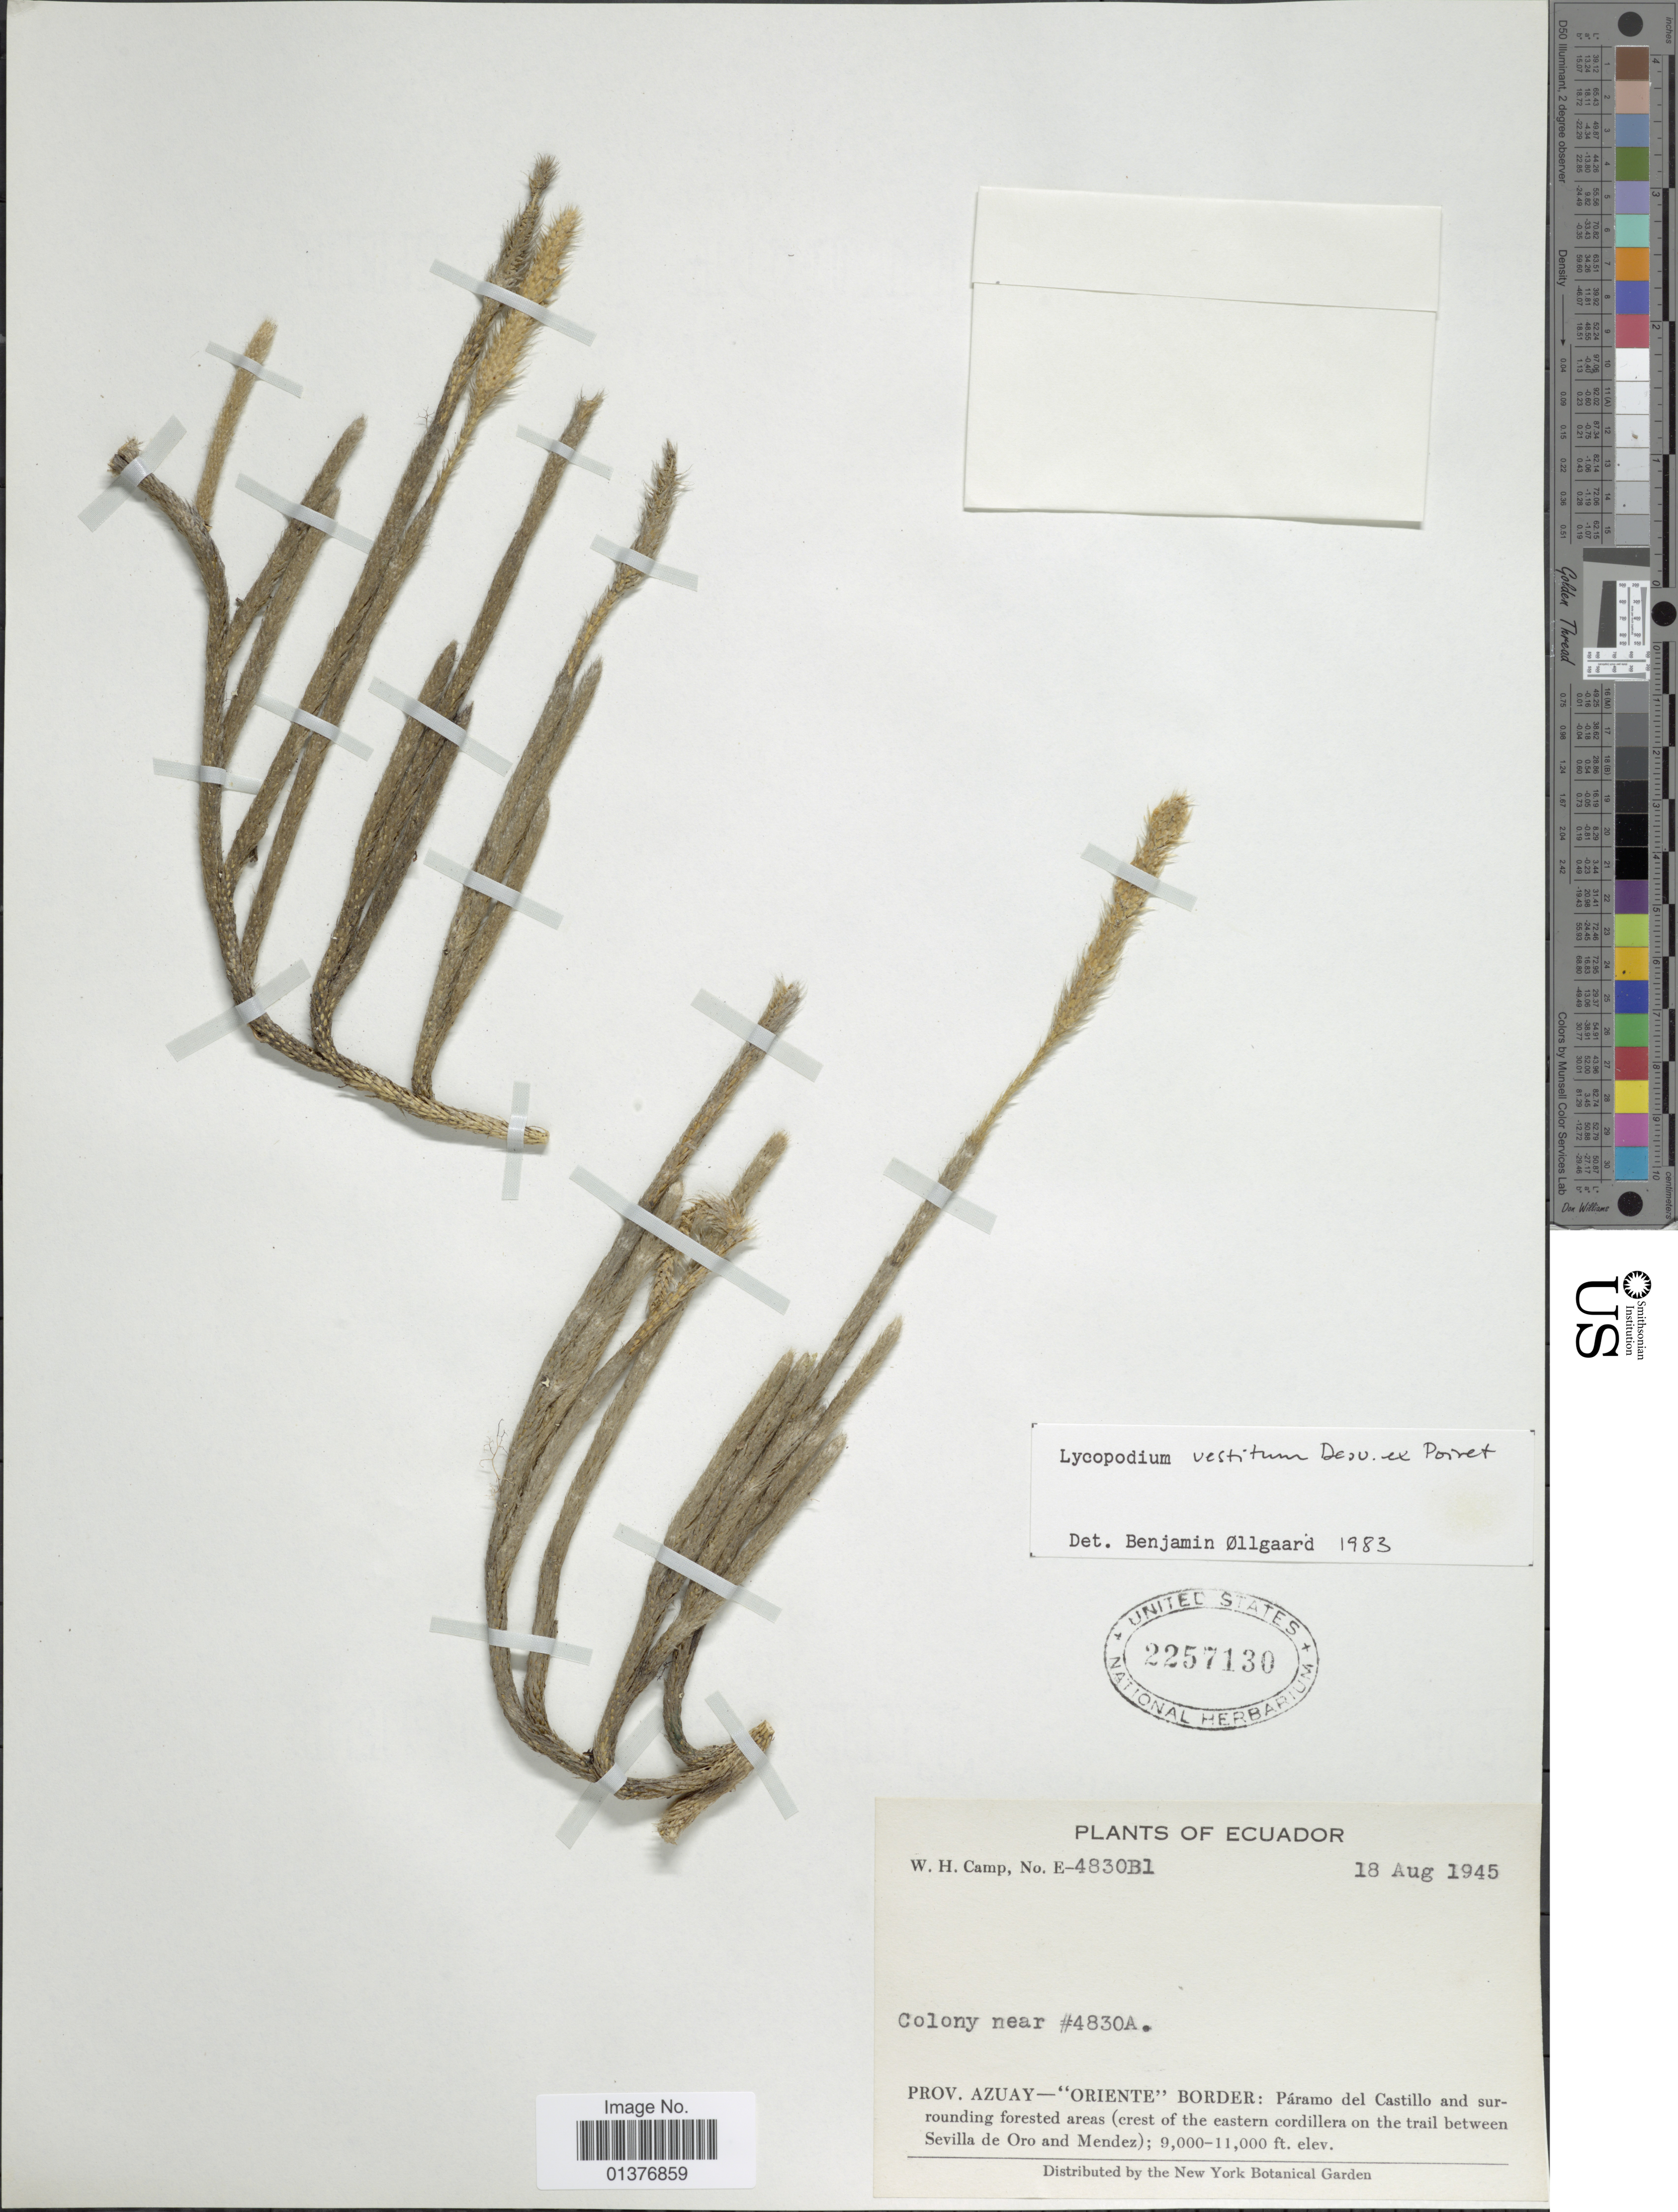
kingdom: Plantae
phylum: Tracheophyta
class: Lycopodiopsida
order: Lycopodiales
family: Lycopodiaceae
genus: Lycopodium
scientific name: Lycopodium vestitum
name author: Desv. ex Poir.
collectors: W. H. Camp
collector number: E-4830B1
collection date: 1945-08-18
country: Ecuador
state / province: Azuay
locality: Oriente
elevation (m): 2743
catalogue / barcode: US 2257130